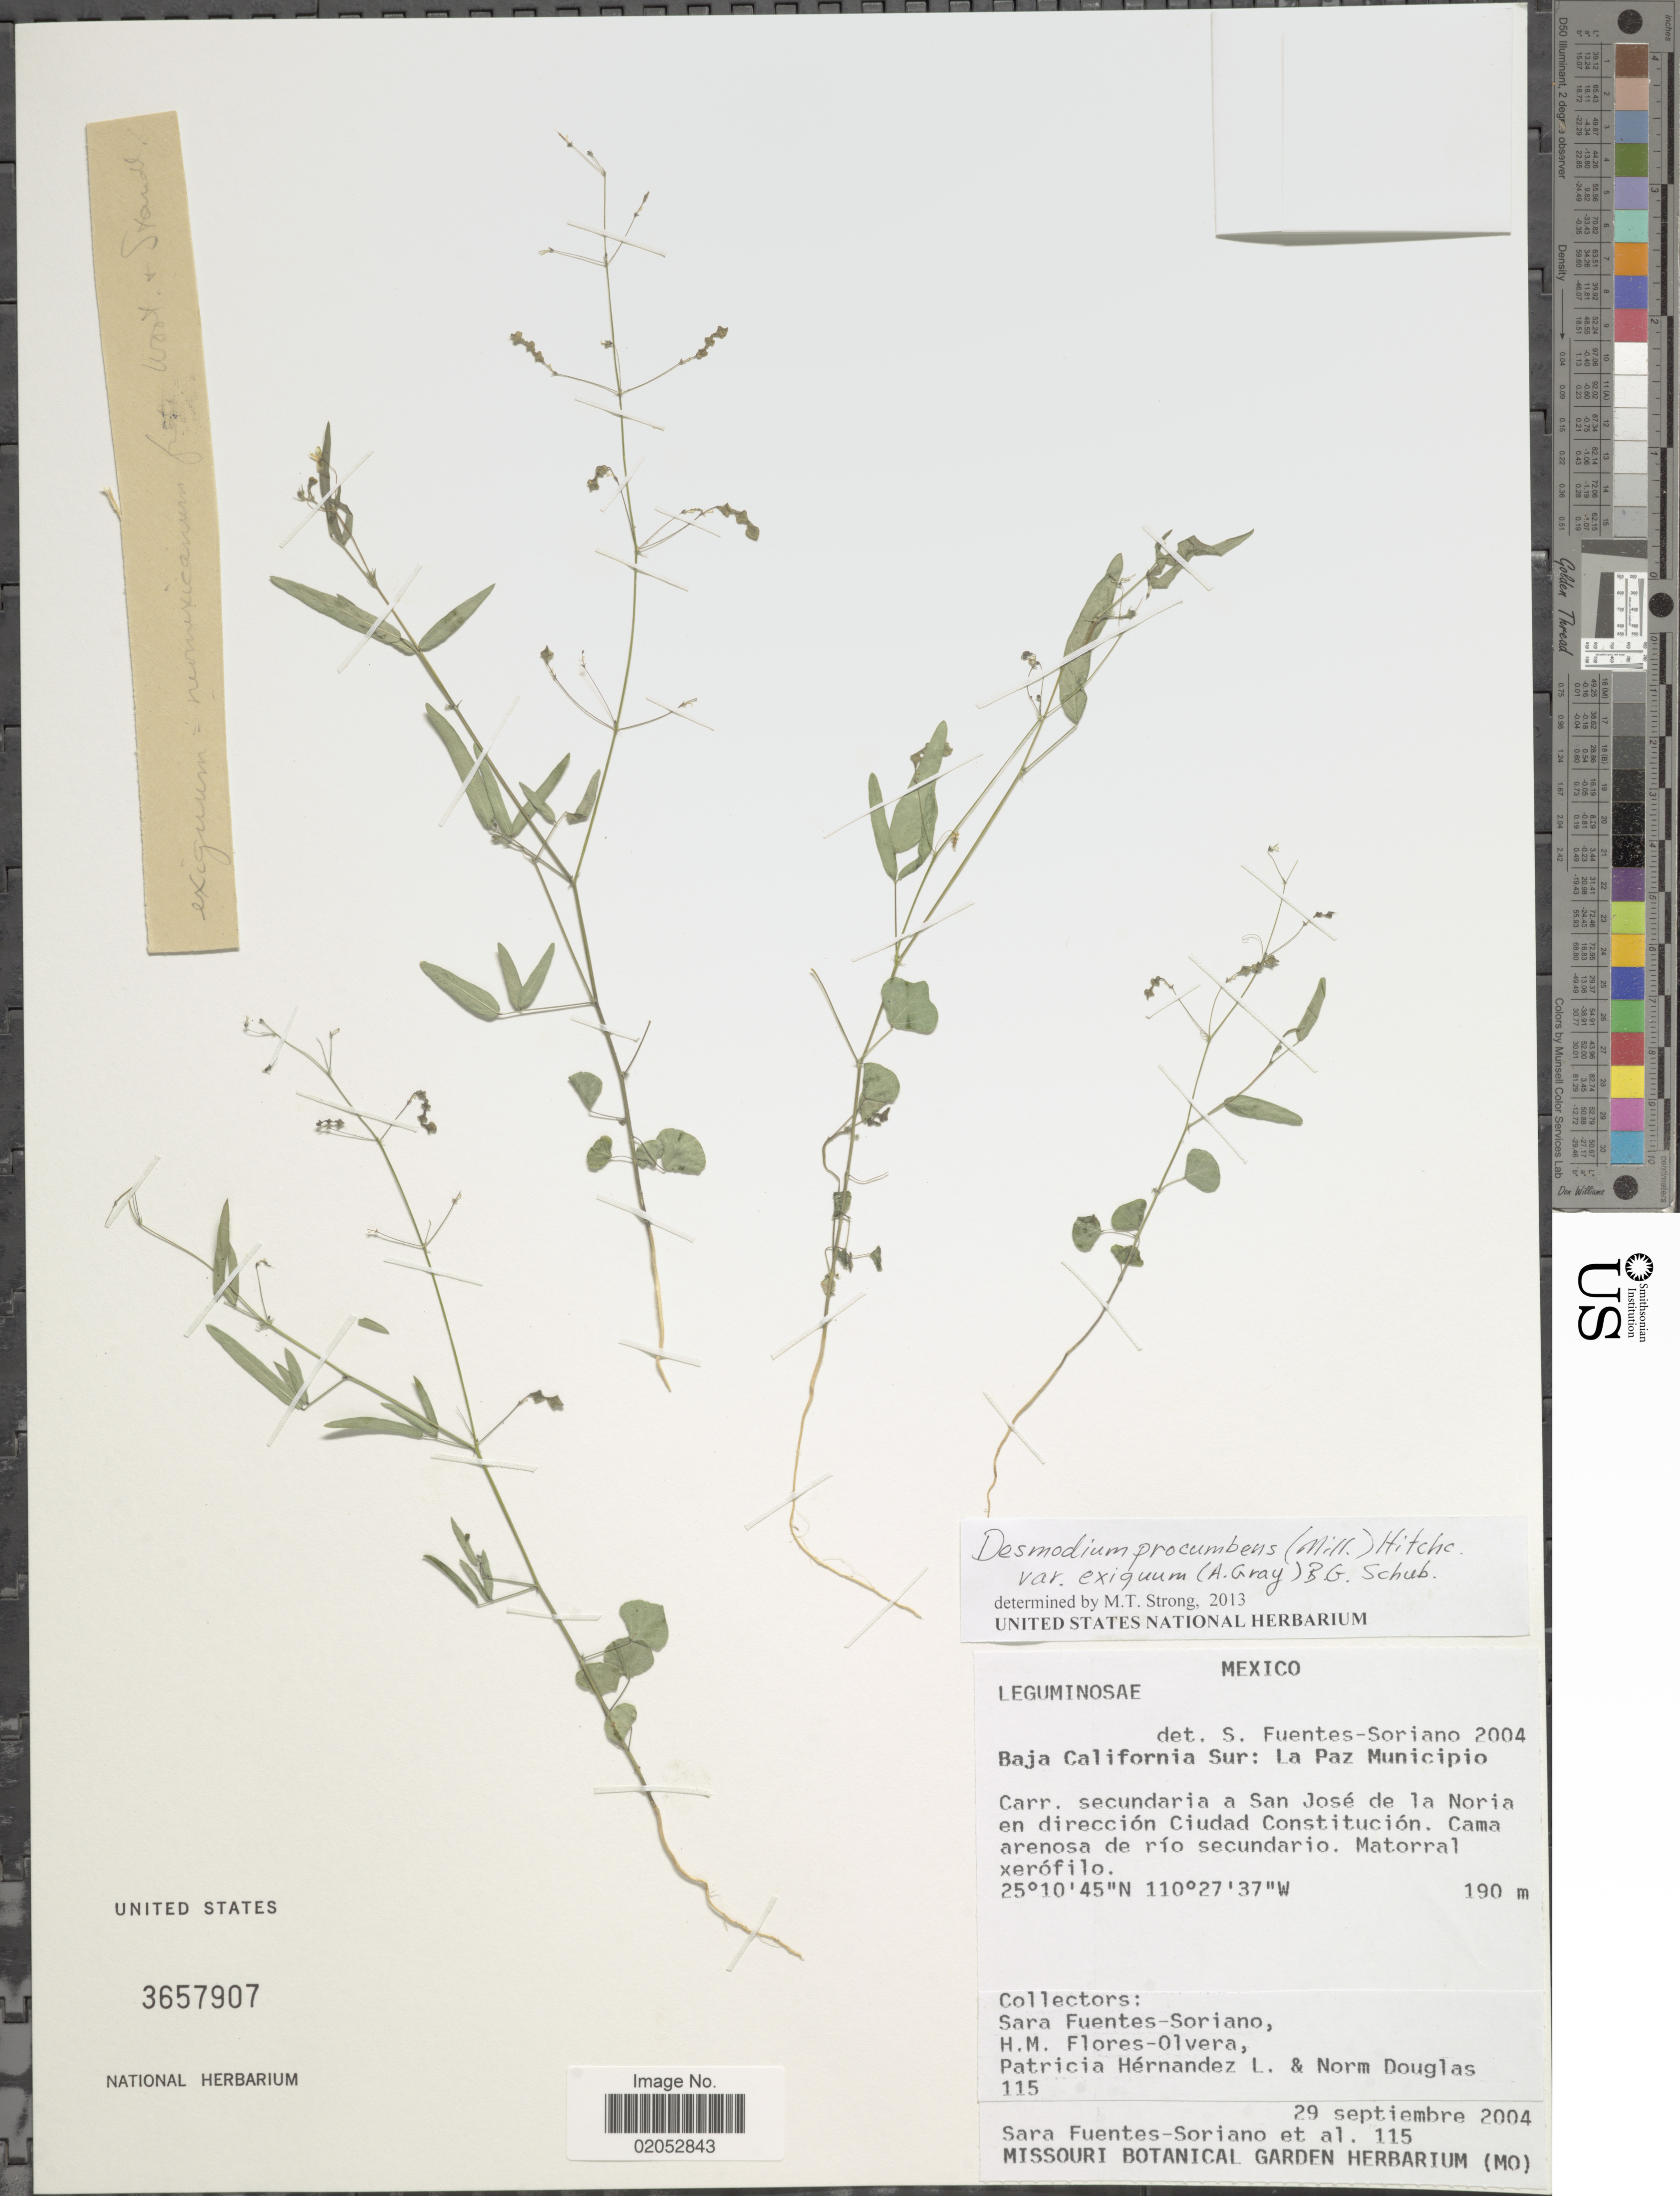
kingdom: Plantae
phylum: Tracheophyta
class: Magnoliopsida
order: Fabales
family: Fabaceae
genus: Desmodium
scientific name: Desmodium procumbens var. exiguum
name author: (A. Gray) B.G. Schub.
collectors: S. Fuentes Soriano, Flores-Olvera, P. Hernandez L. & N. Douglas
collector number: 115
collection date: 2004-09-29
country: Mexico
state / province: Baja California Sur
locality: La Paz Municipio. Carr. secundaria a San Jose de la Noria en direccion Cuidad Constitucion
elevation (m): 190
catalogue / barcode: US 3657907